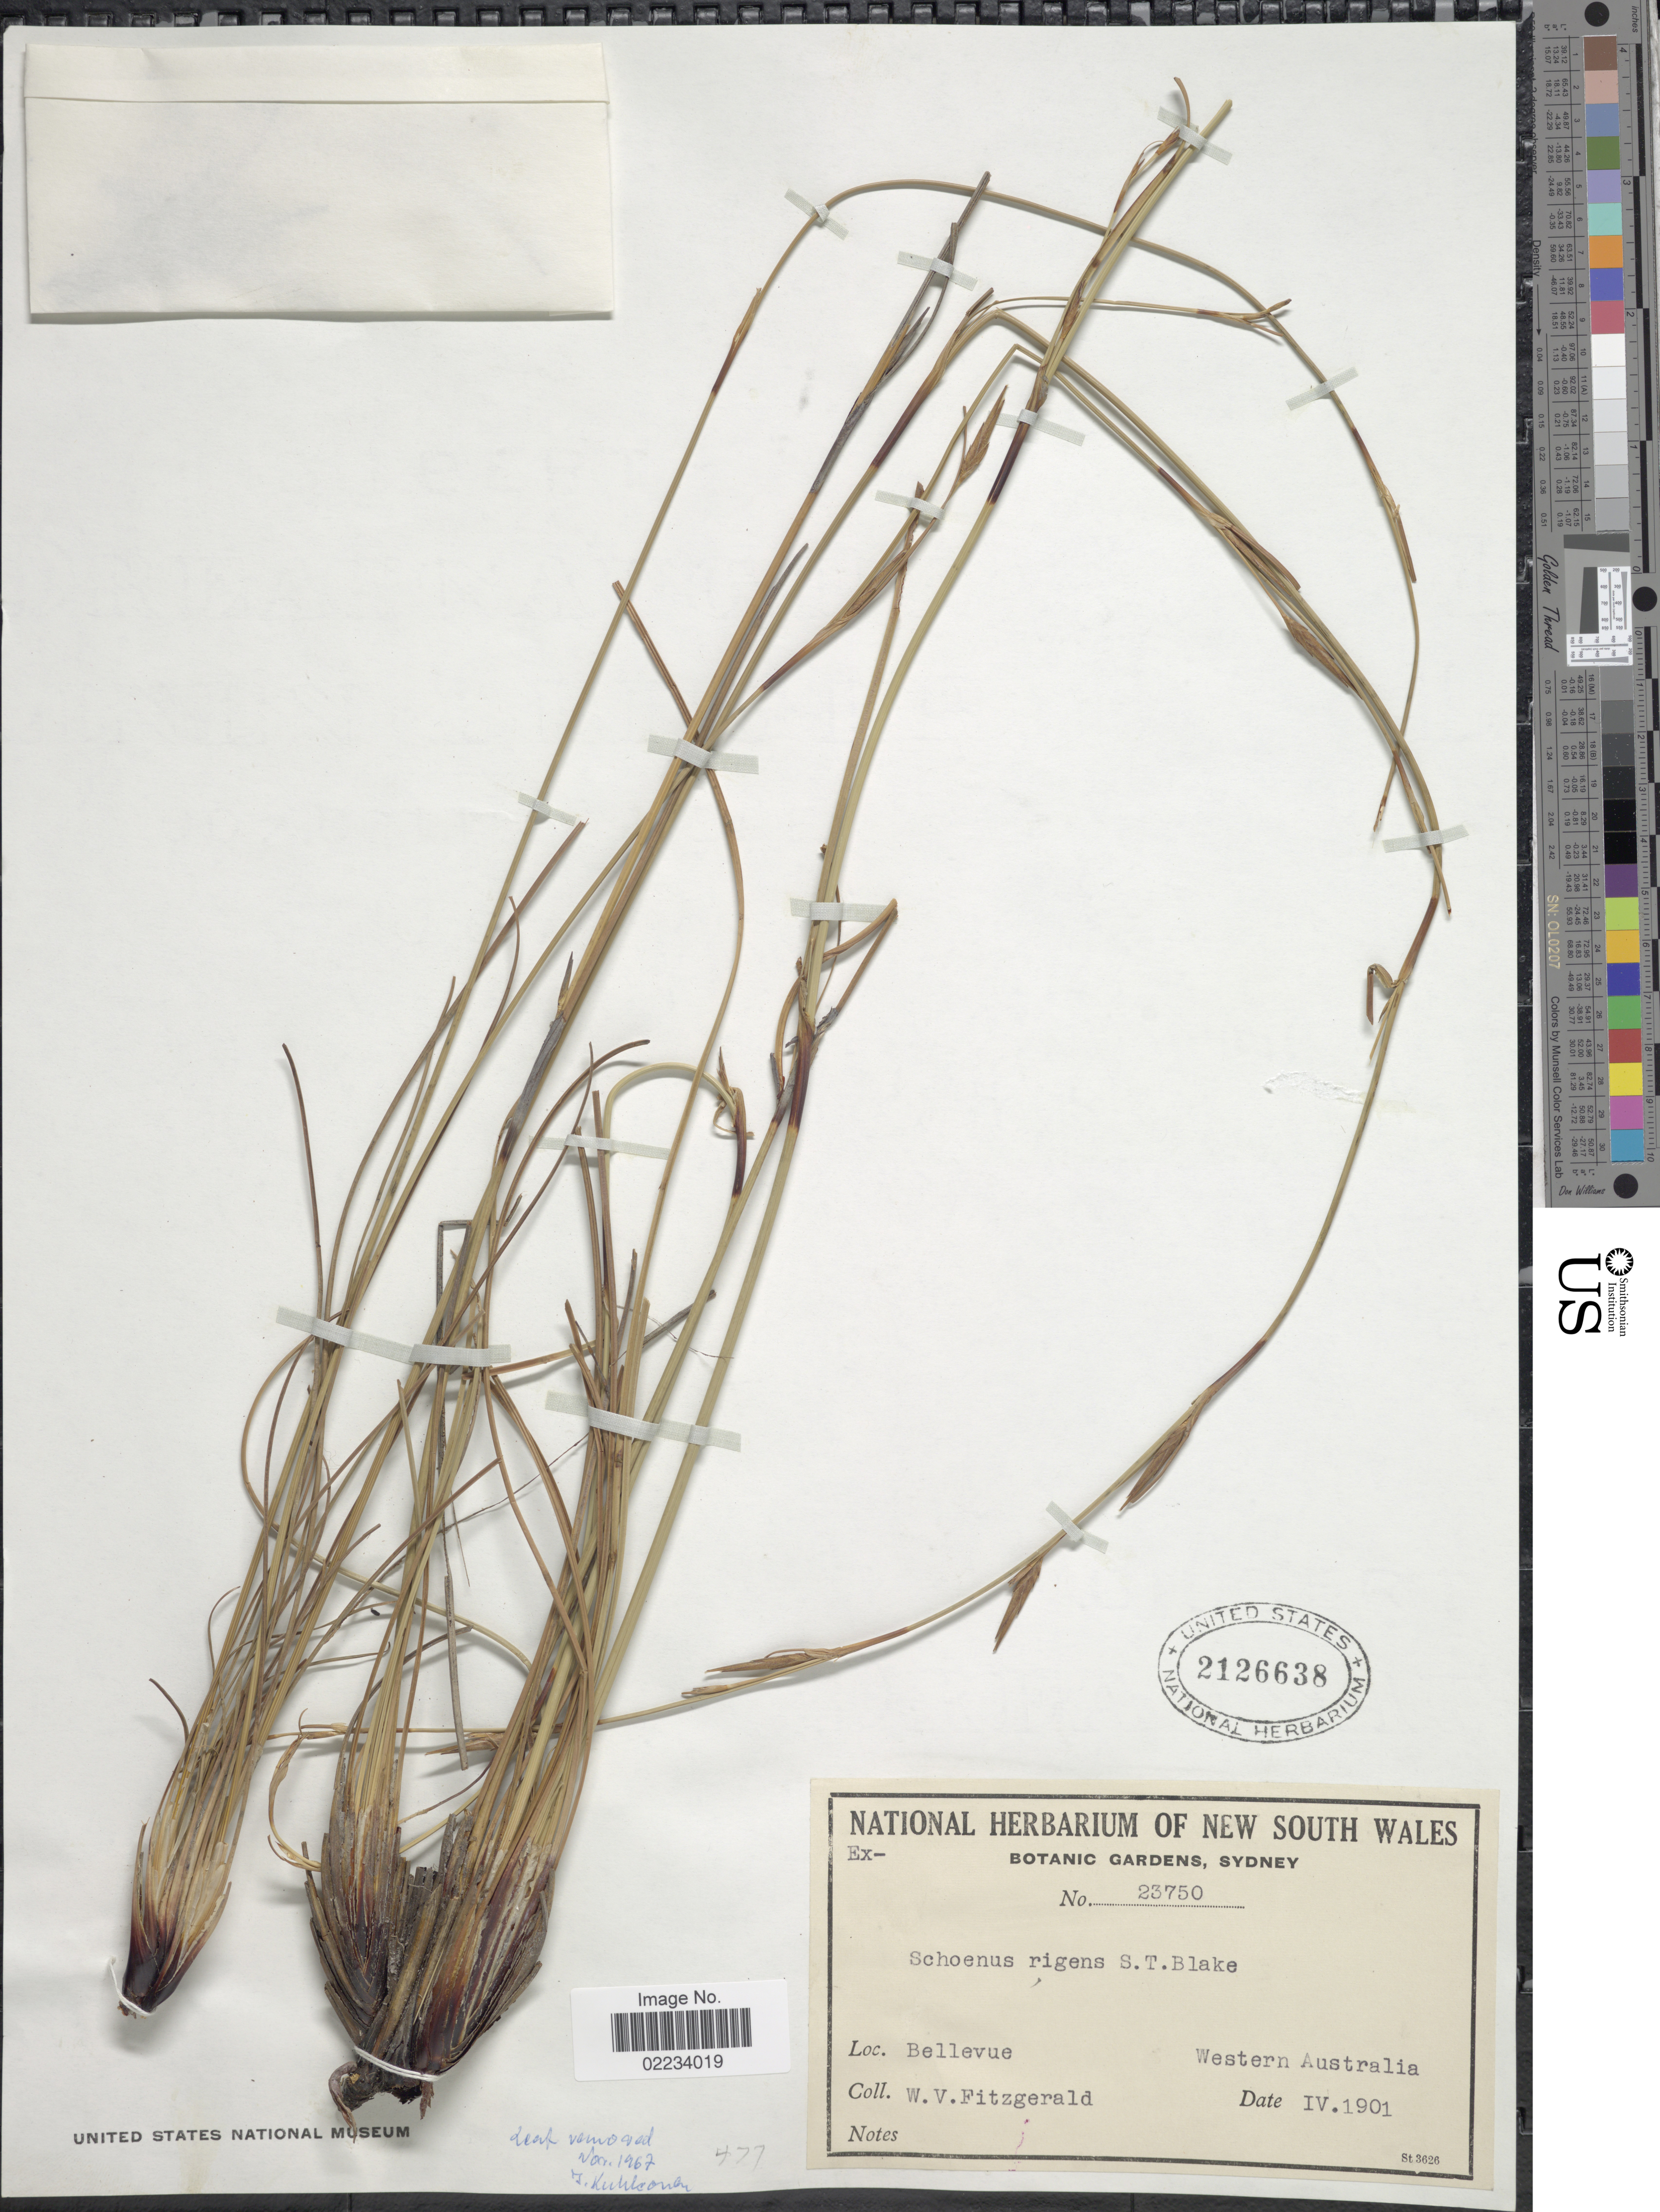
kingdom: Plantae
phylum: Tracheophyta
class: Liliopsida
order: Poales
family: Cyperaceae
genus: Schoenus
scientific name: Schoenus rigens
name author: S.T. Blake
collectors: W. Fitzgerald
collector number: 23750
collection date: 1901-04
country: Australia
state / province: Western Australia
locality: Bellevue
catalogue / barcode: US 2126638